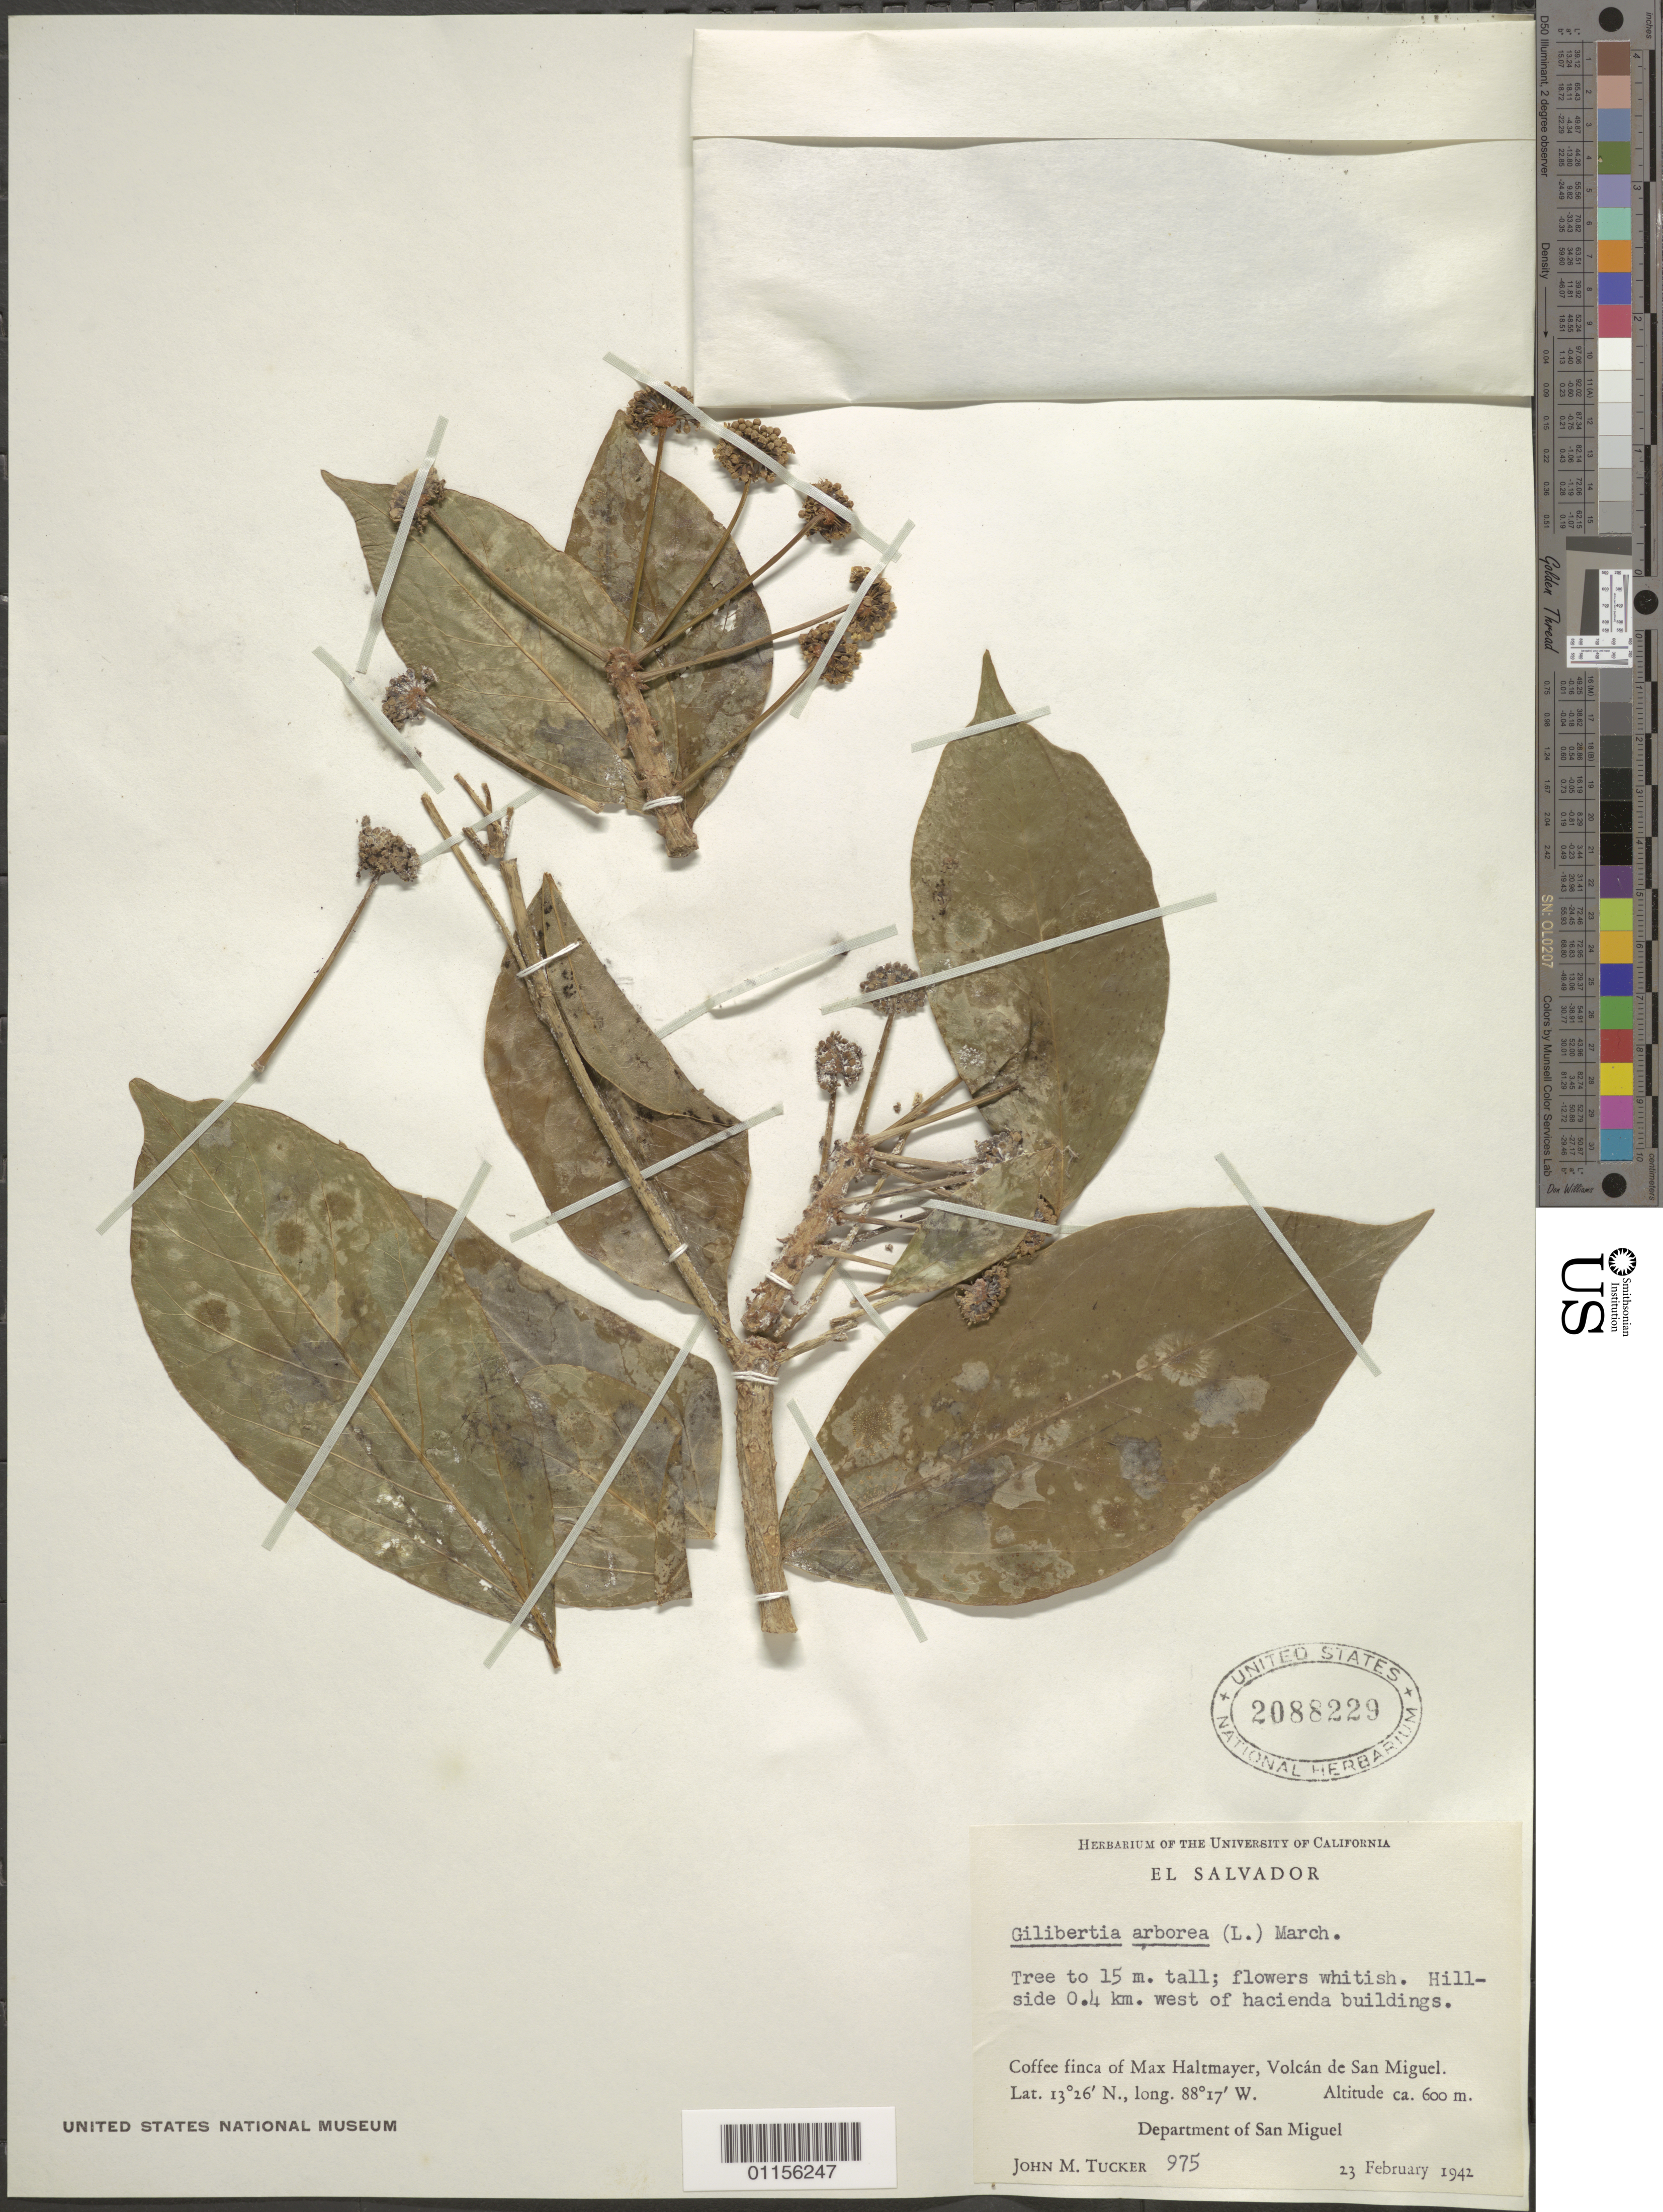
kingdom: Plantae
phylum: Tracheophyta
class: Magnoliopsida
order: Apiales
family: Araliaceae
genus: Dendropanax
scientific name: Dendropanax arboreus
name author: (L.) Decne. & Planch.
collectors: J. M. Tucker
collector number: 975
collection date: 1942-02-23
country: El Salvador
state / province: San Miguel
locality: Coffee finca of Max Haltmayer, Volcan de San Miguel.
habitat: Tree. Hillside.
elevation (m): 600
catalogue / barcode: US 2088229